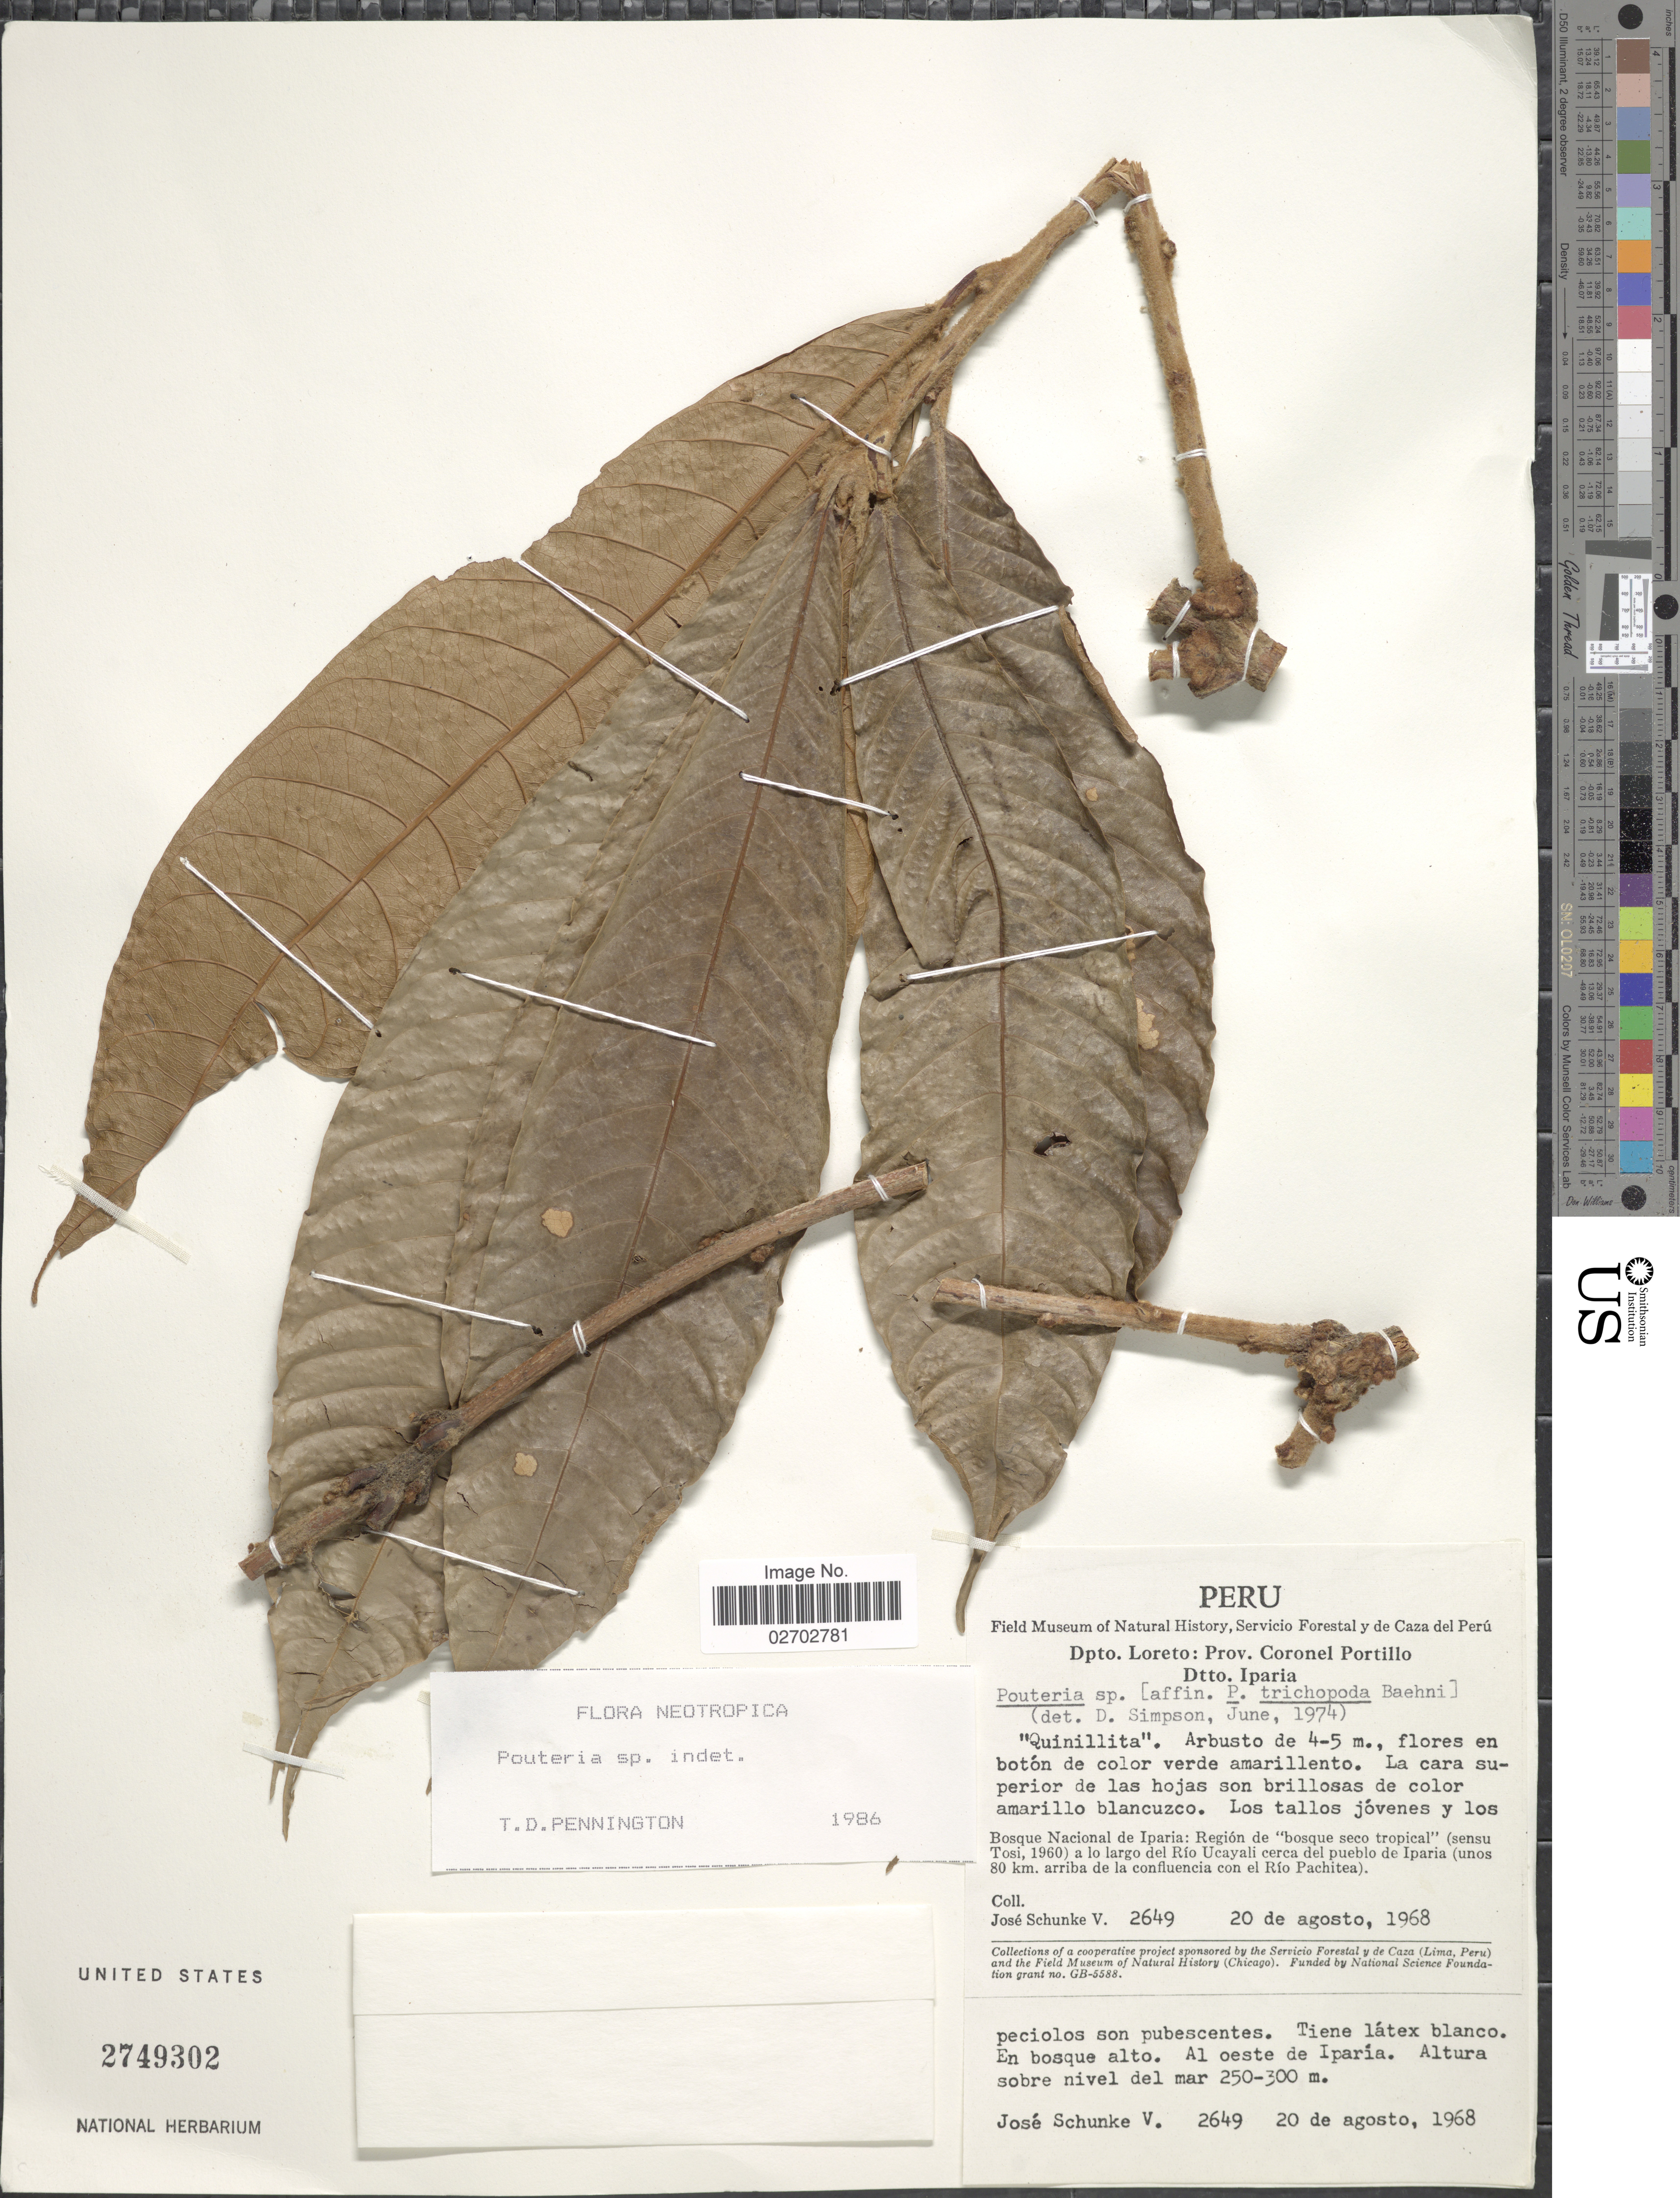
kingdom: Plantae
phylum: Tracheophyta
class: Magnoliopsida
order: Ericales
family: Sapotaceae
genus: Pouteria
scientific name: Pouteria sp.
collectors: J. Schunke Vigo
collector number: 2649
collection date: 1968-08-20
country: Peru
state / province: Loreto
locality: Prov. Coronel Portillo. Dtto. Iparia. Al oeste de Iparia. Bosque Nacional de Iparia: Region de "bosque seco tropical" (sensu Tosi, 1960) a lo largo del Rio Ucayali cerca del pueblo de Iparia (unos 80 km. arriba de la confluencia con el Rio Pachitea).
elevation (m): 250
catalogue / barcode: US 2749302